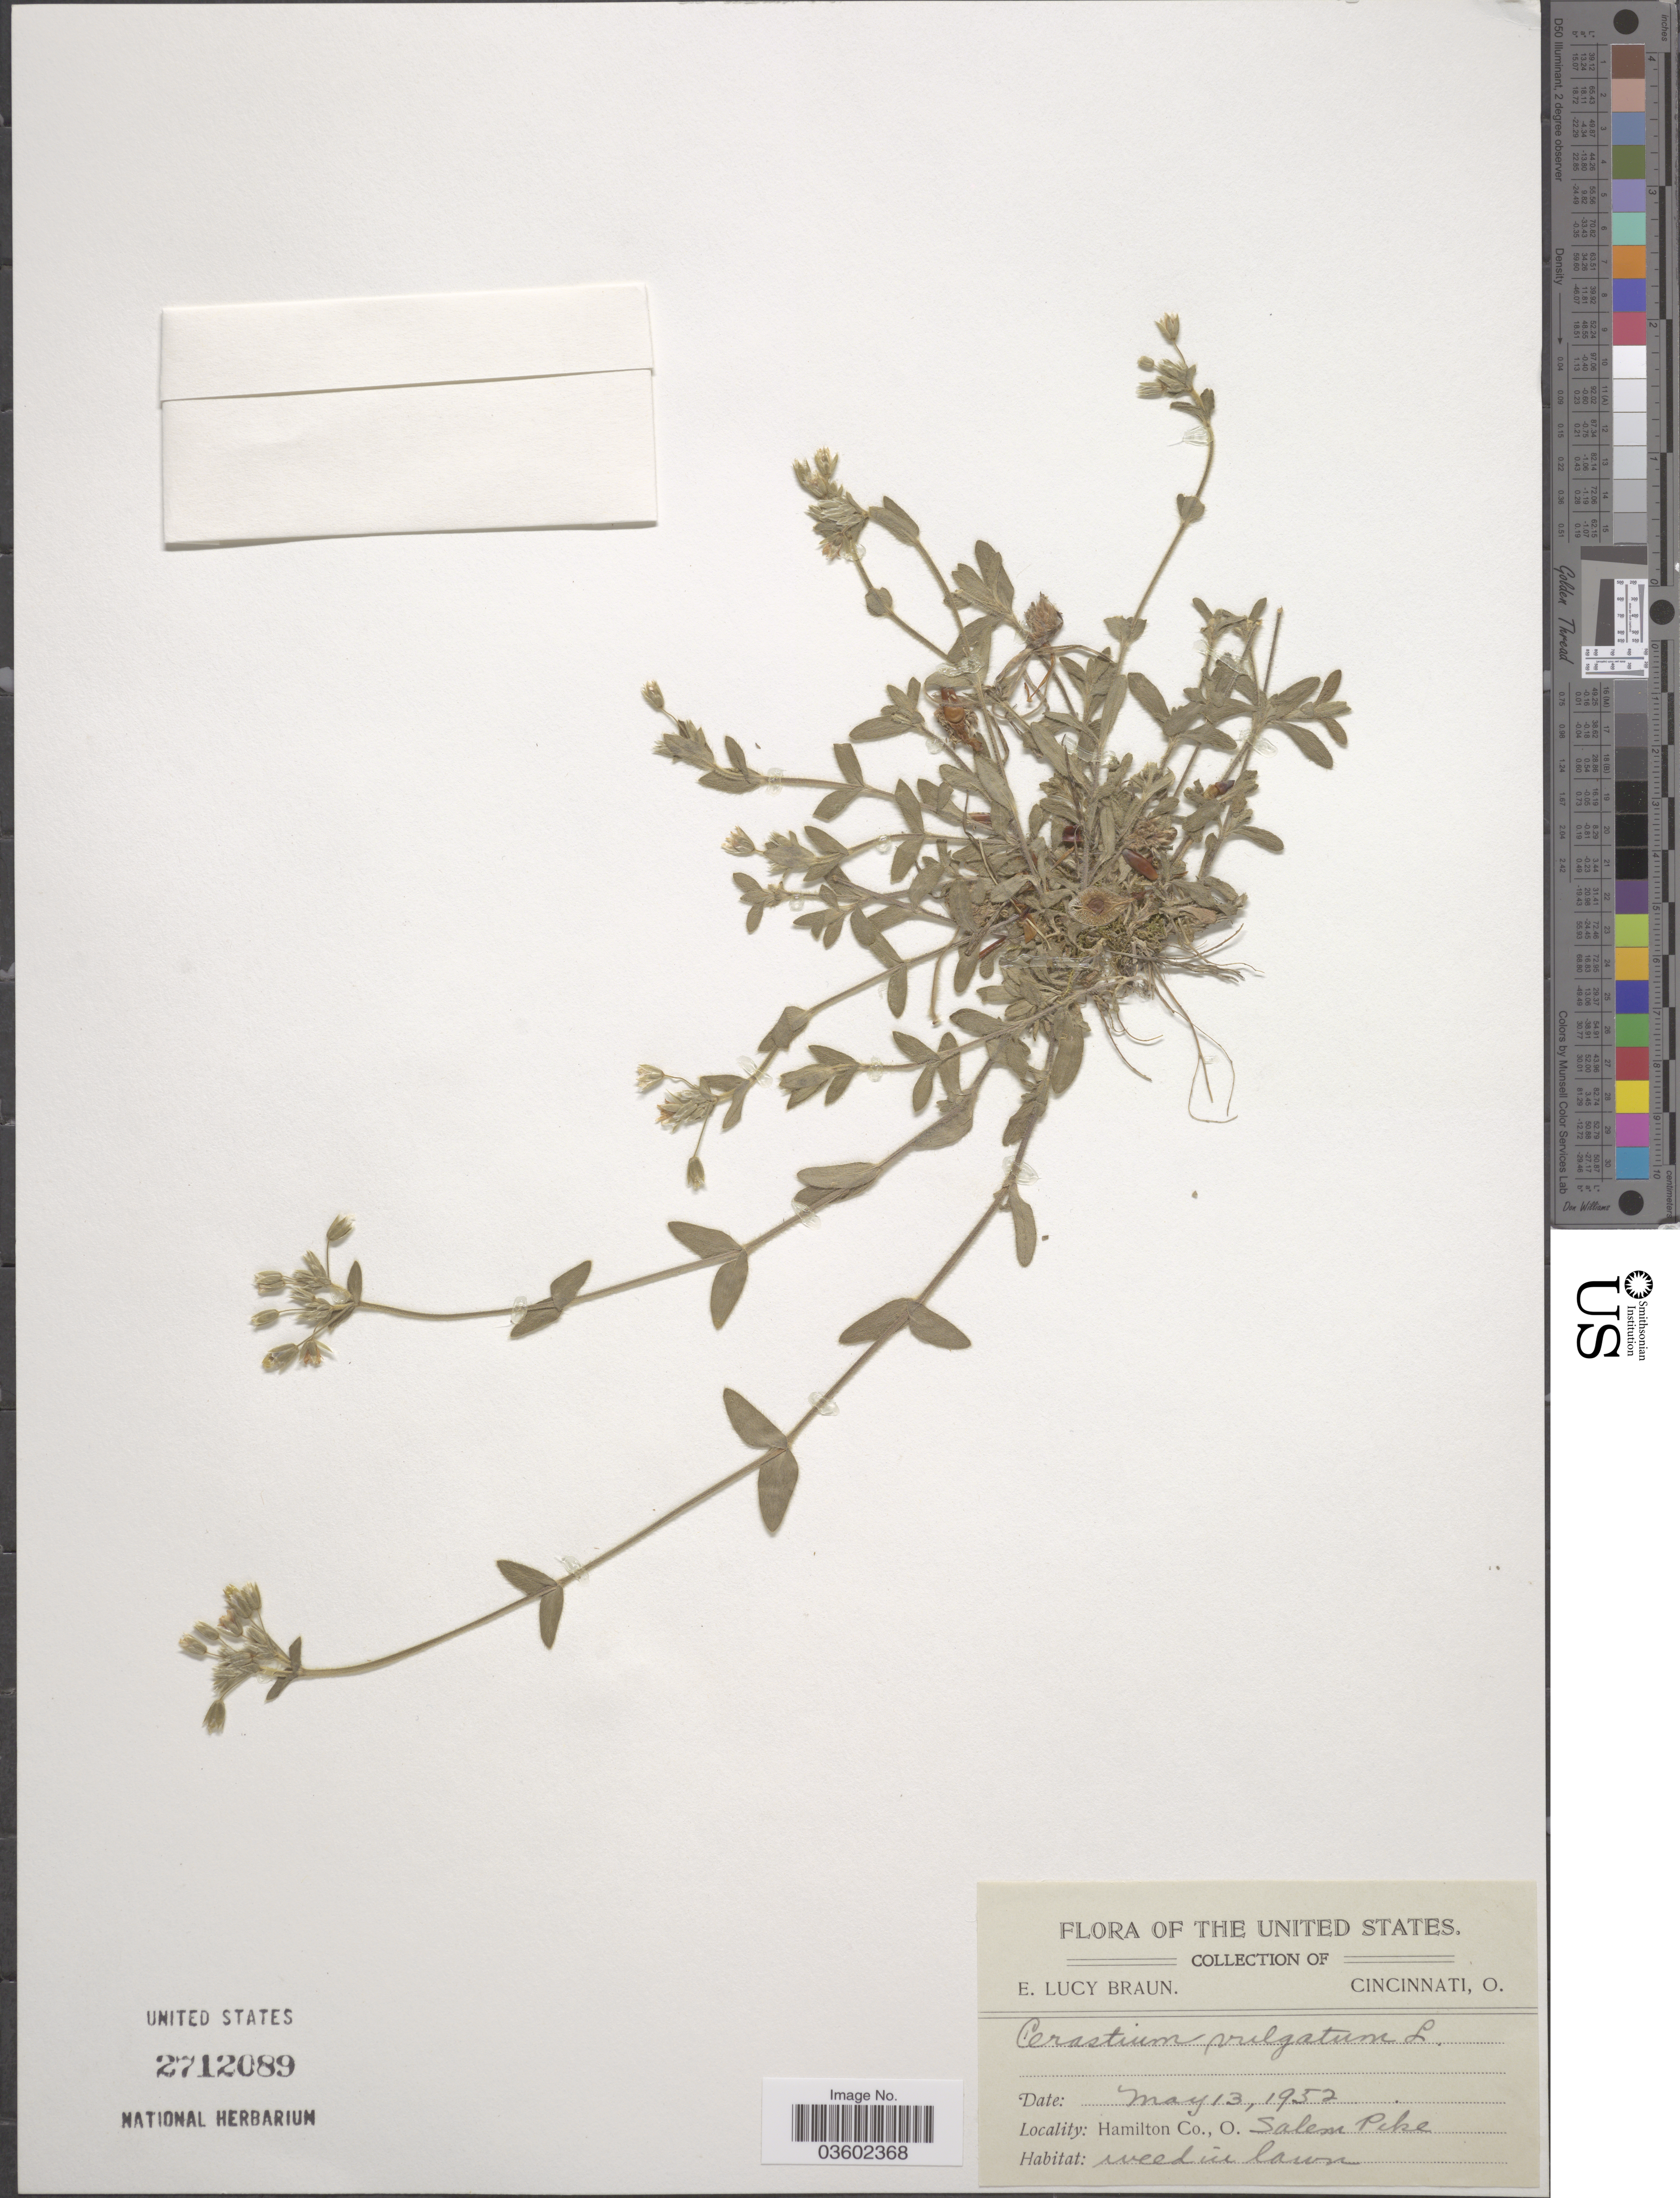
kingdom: Plantae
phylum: Tracheophyta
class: Magnoliopsida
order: Caryophyllales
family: Caryophyllaceae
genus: Cerastium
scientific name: Cerastium vulgatum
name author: L.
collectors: E. L. Braun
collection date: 1952-05-13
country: United States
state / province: Ohio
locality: Hamilton Co. Salem Pike.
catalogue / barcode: US 2712089